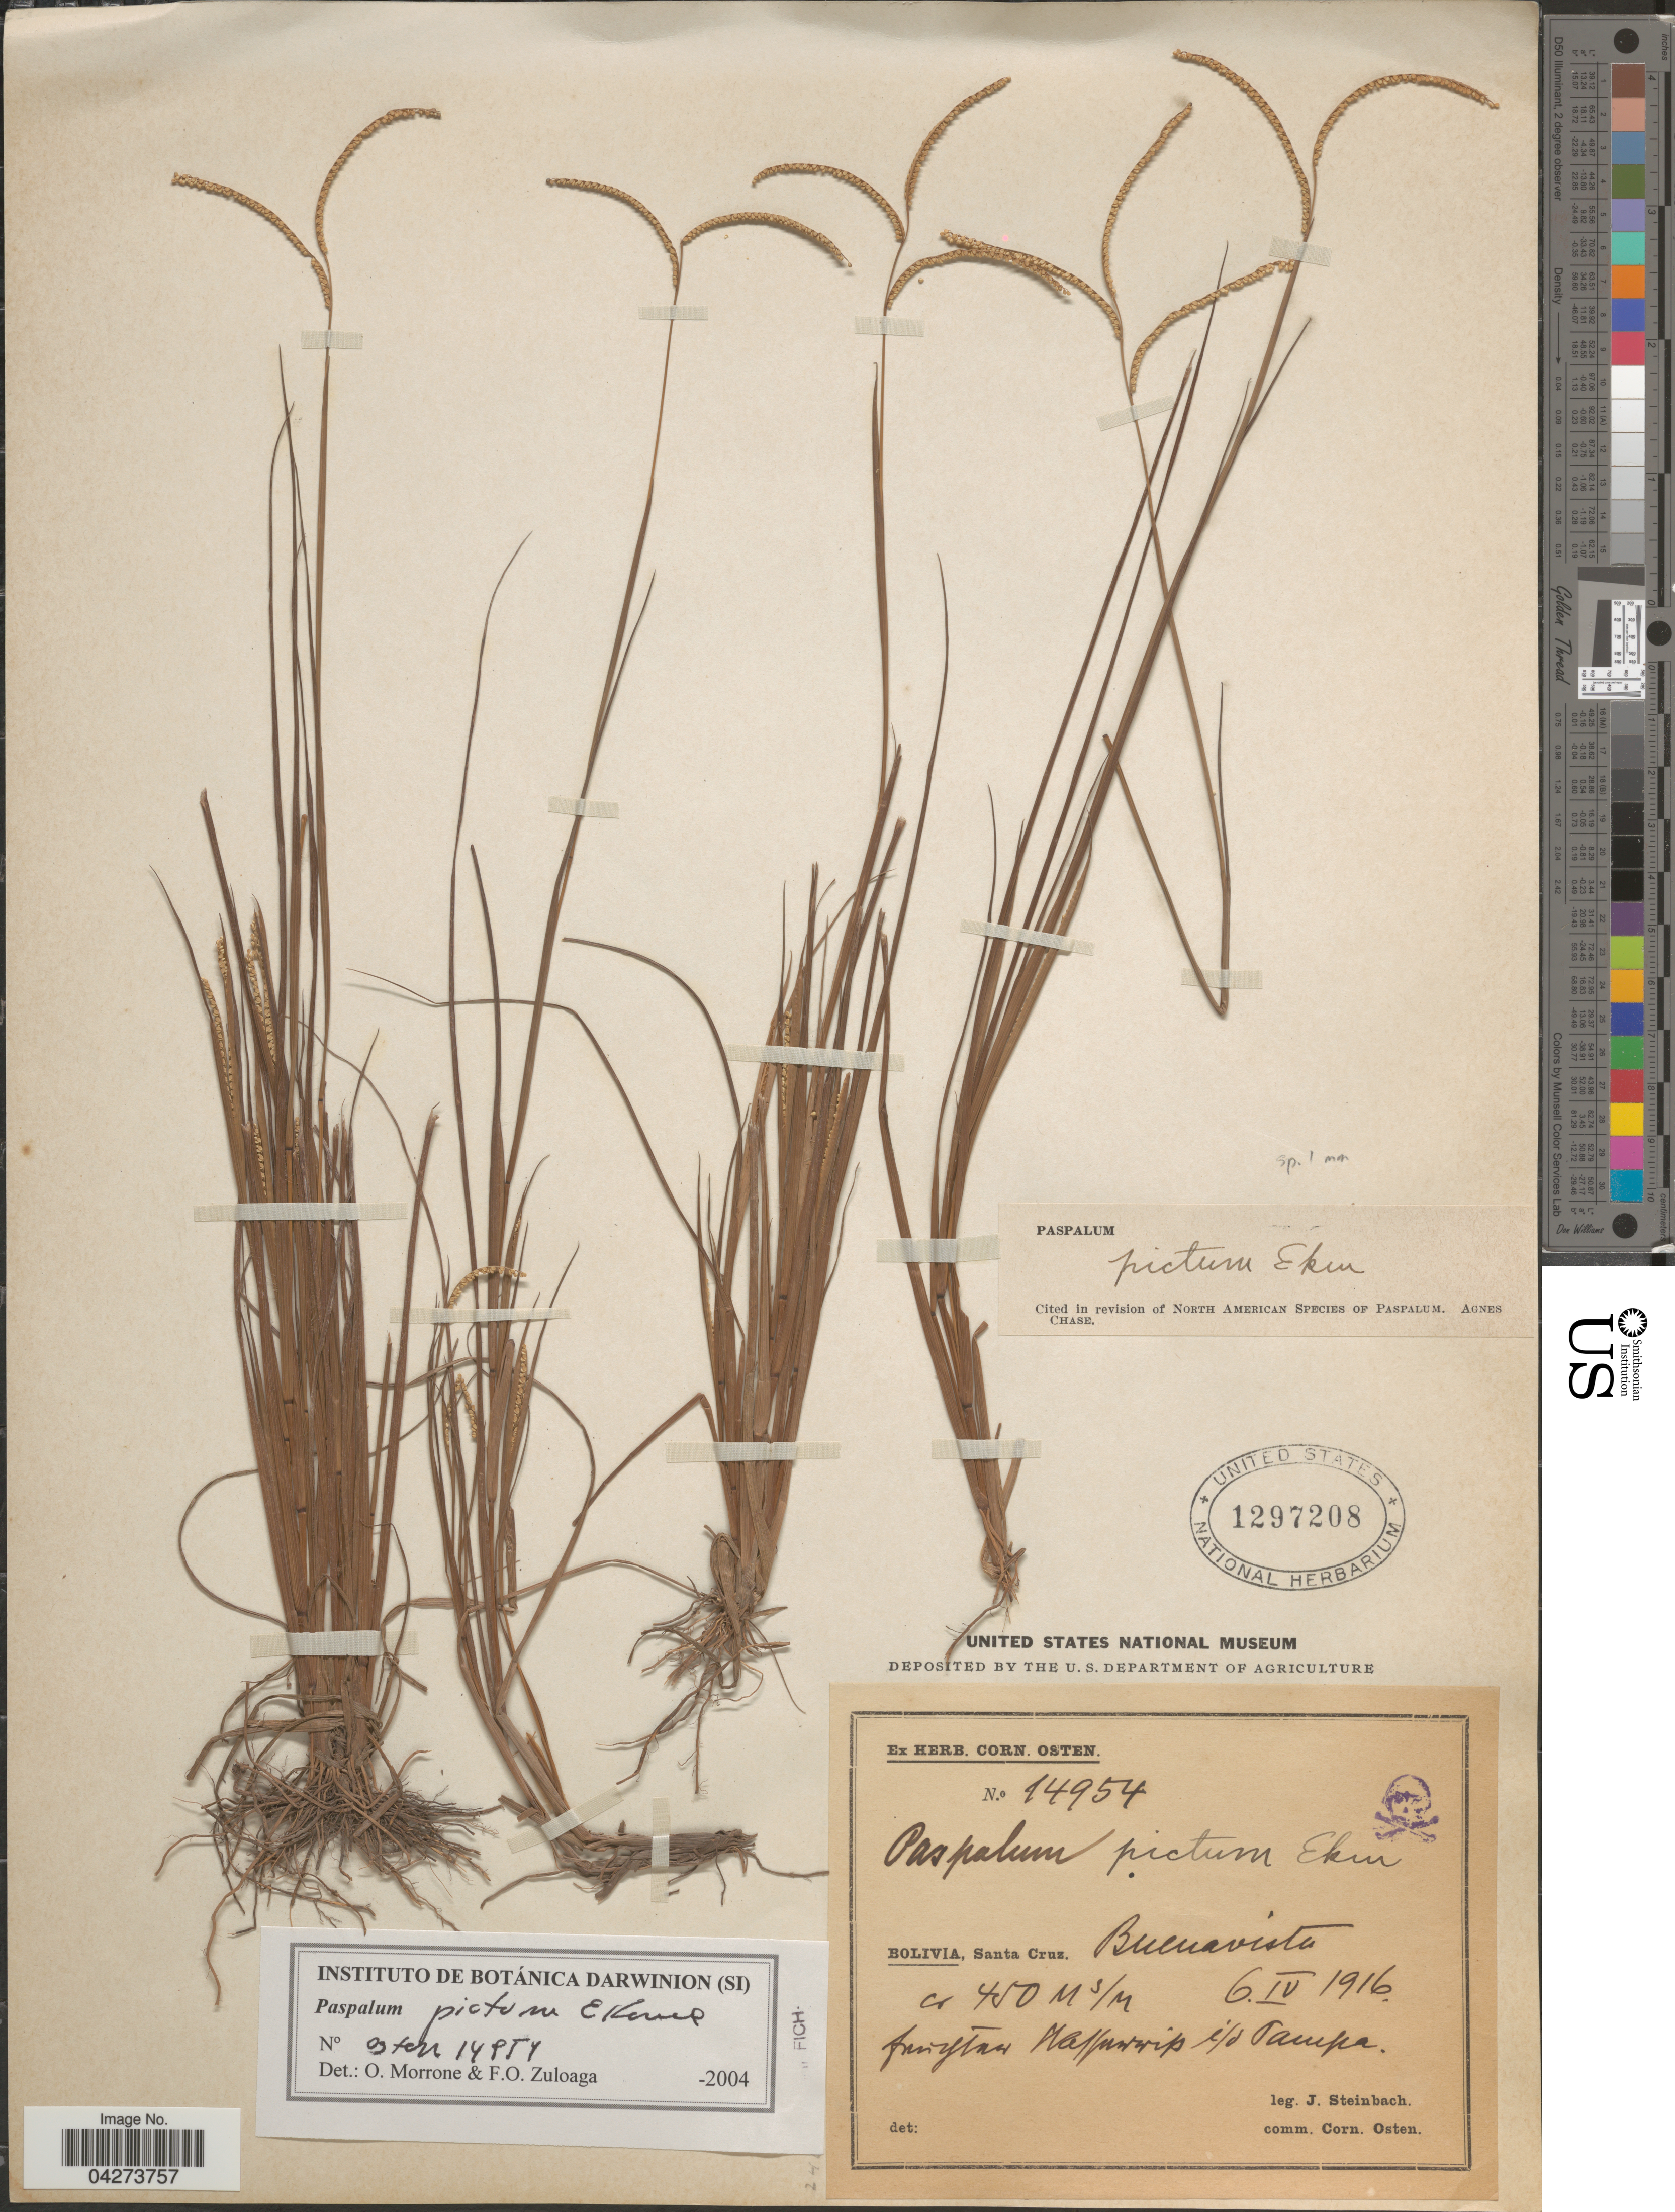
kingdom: Plantae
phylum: Tracheophyta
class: Liliopsida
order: Poales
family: Poaceae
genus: Paspalum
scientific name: Paspalum pictum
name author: Ekman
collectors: J. Steinbach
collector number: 14954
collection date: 1916-04-06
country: Bolivia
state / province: Santa Cruz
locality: Santa Cruz. Buenavista.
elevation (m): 450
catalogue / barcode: US 1297208